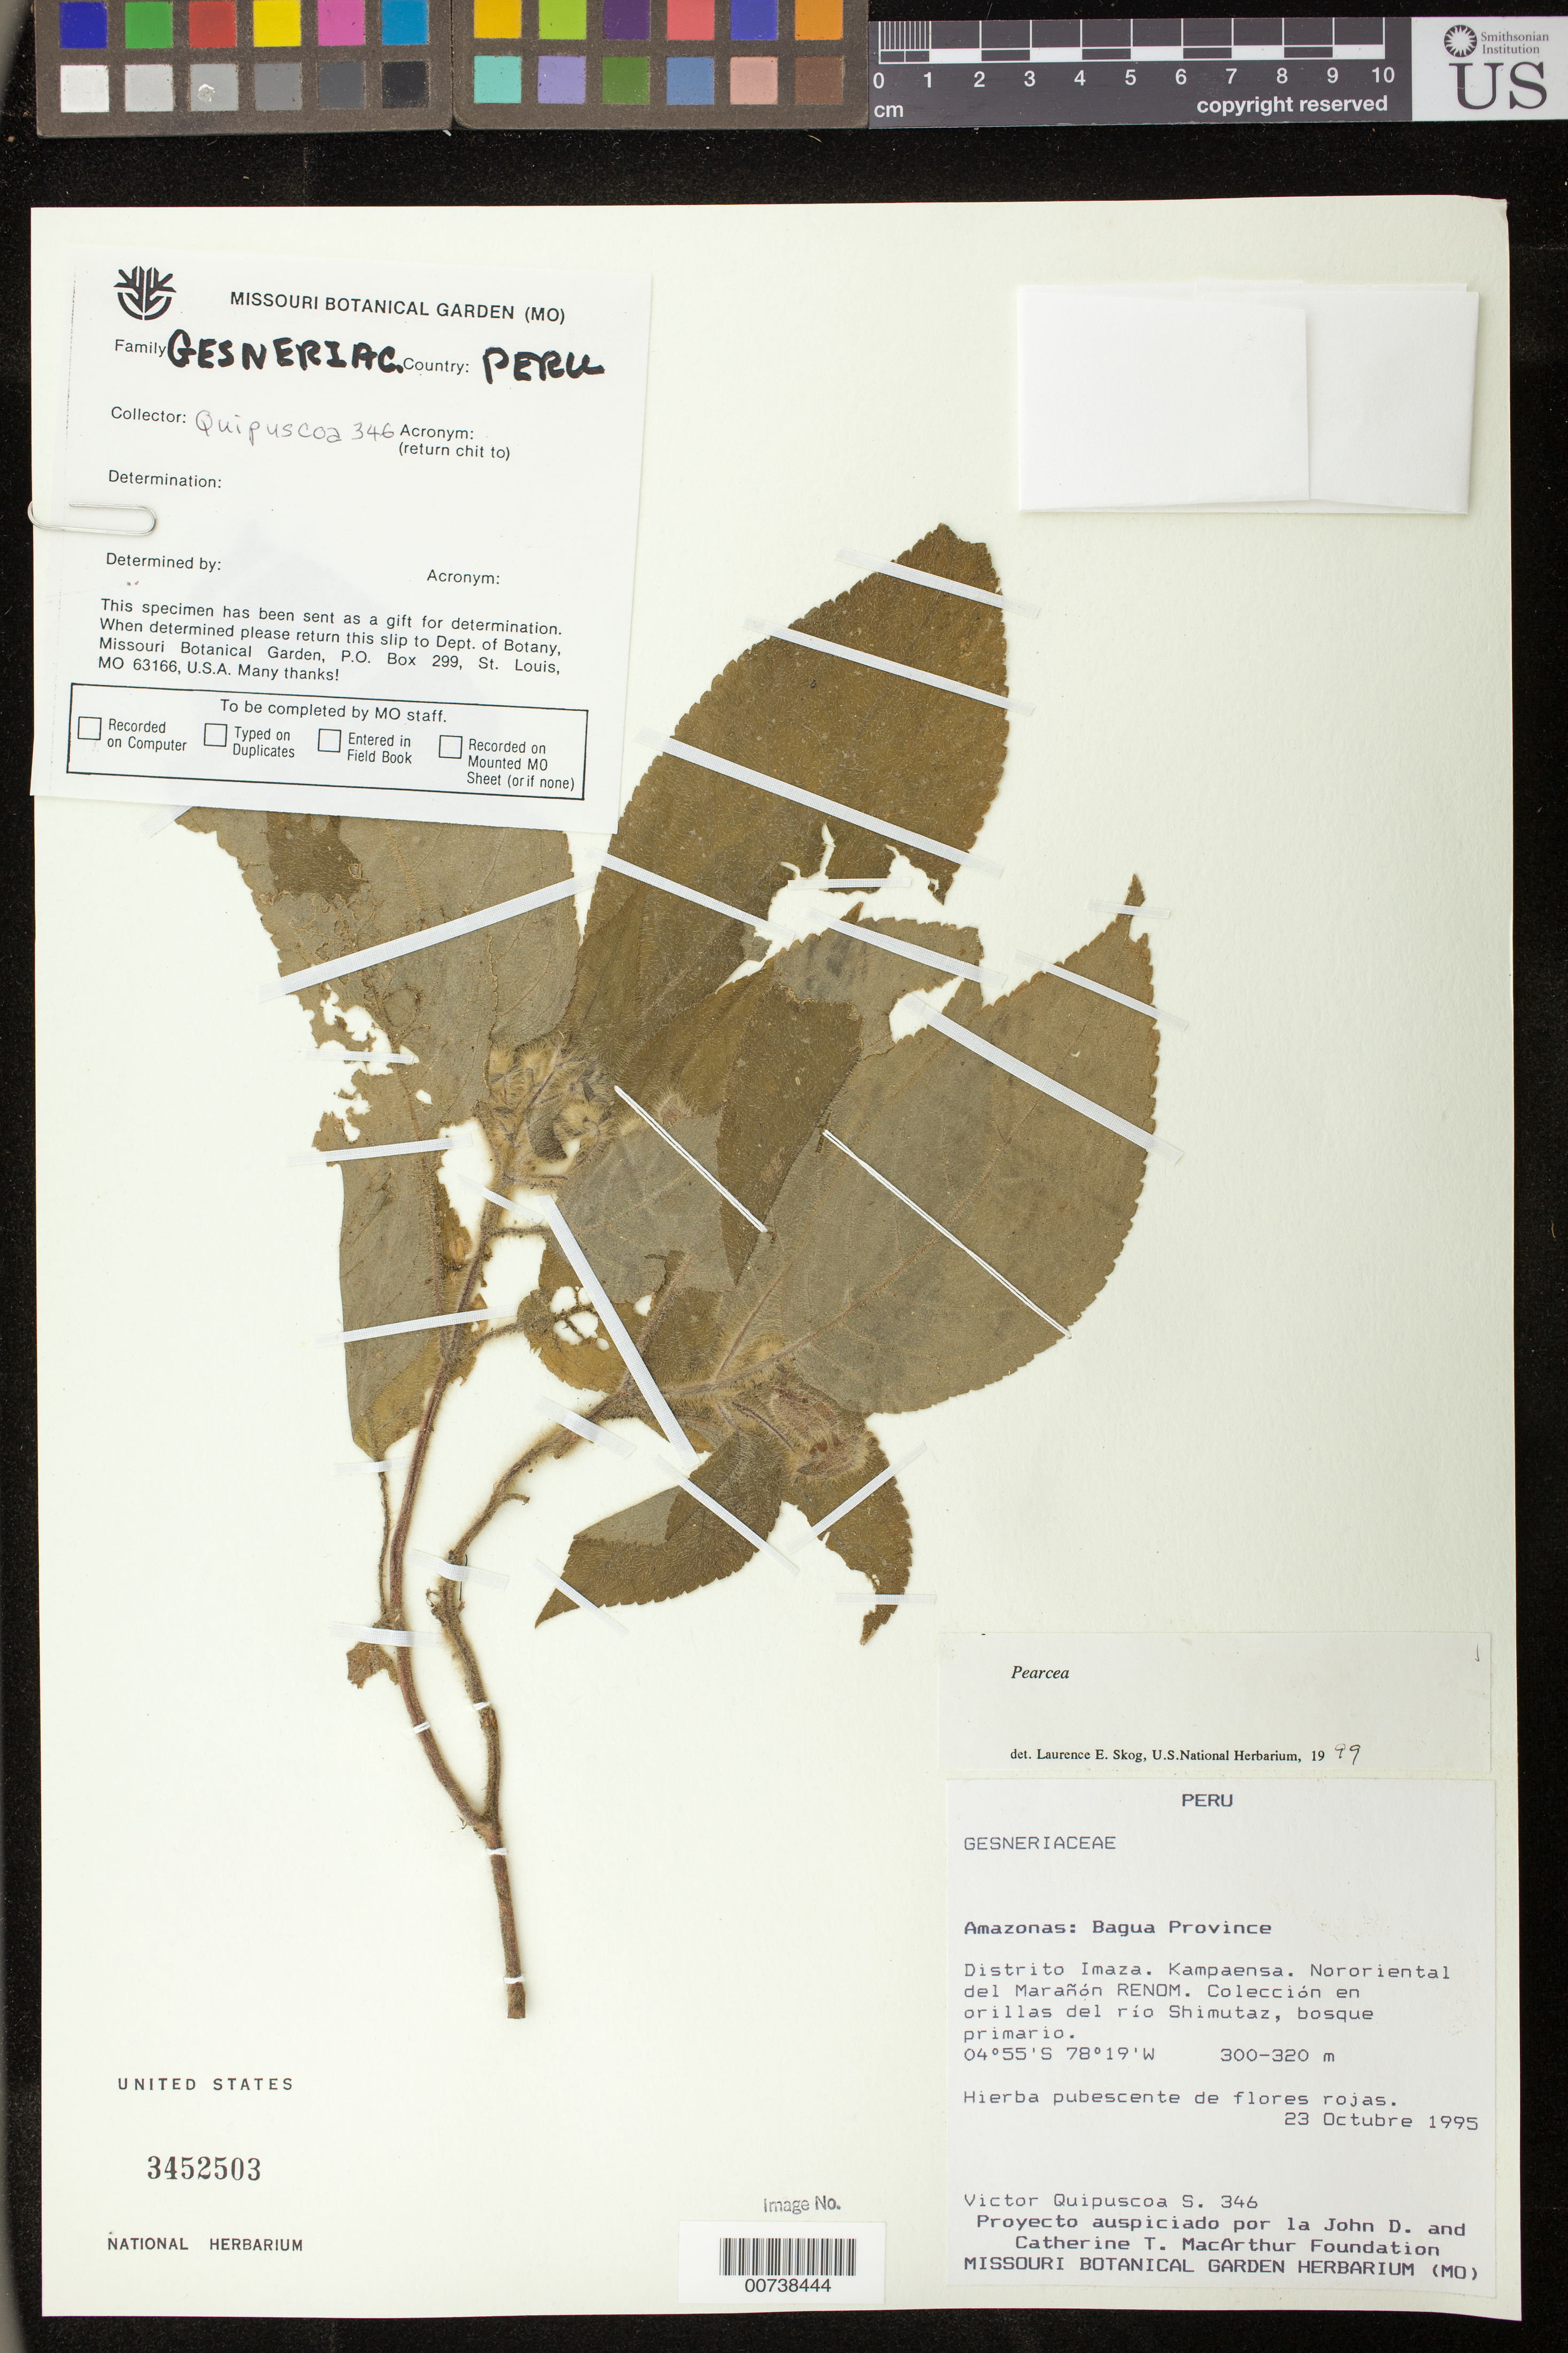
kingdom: Plantae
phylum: Tracheophyta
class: Magnoliopsida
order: Lamiales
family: Gesneriaceae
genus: Pearcea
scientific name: Pearcea abunda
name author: (Wiehler) L.P. Kvist & L.E. Skog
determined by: Skog, Laurence E.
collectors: V. Quipuscoa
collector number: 346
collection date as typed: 23 Oct 1995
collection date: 1995-10-23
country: Peru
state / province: Amazonas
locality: Amazonas: Bagua Province. Dtto. Imaza. Kampaensa, nororiental del Marañón RENOM; colección en orillas del río Shimutaz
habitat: Bosque primario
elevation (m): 300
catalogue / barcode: US 3452503